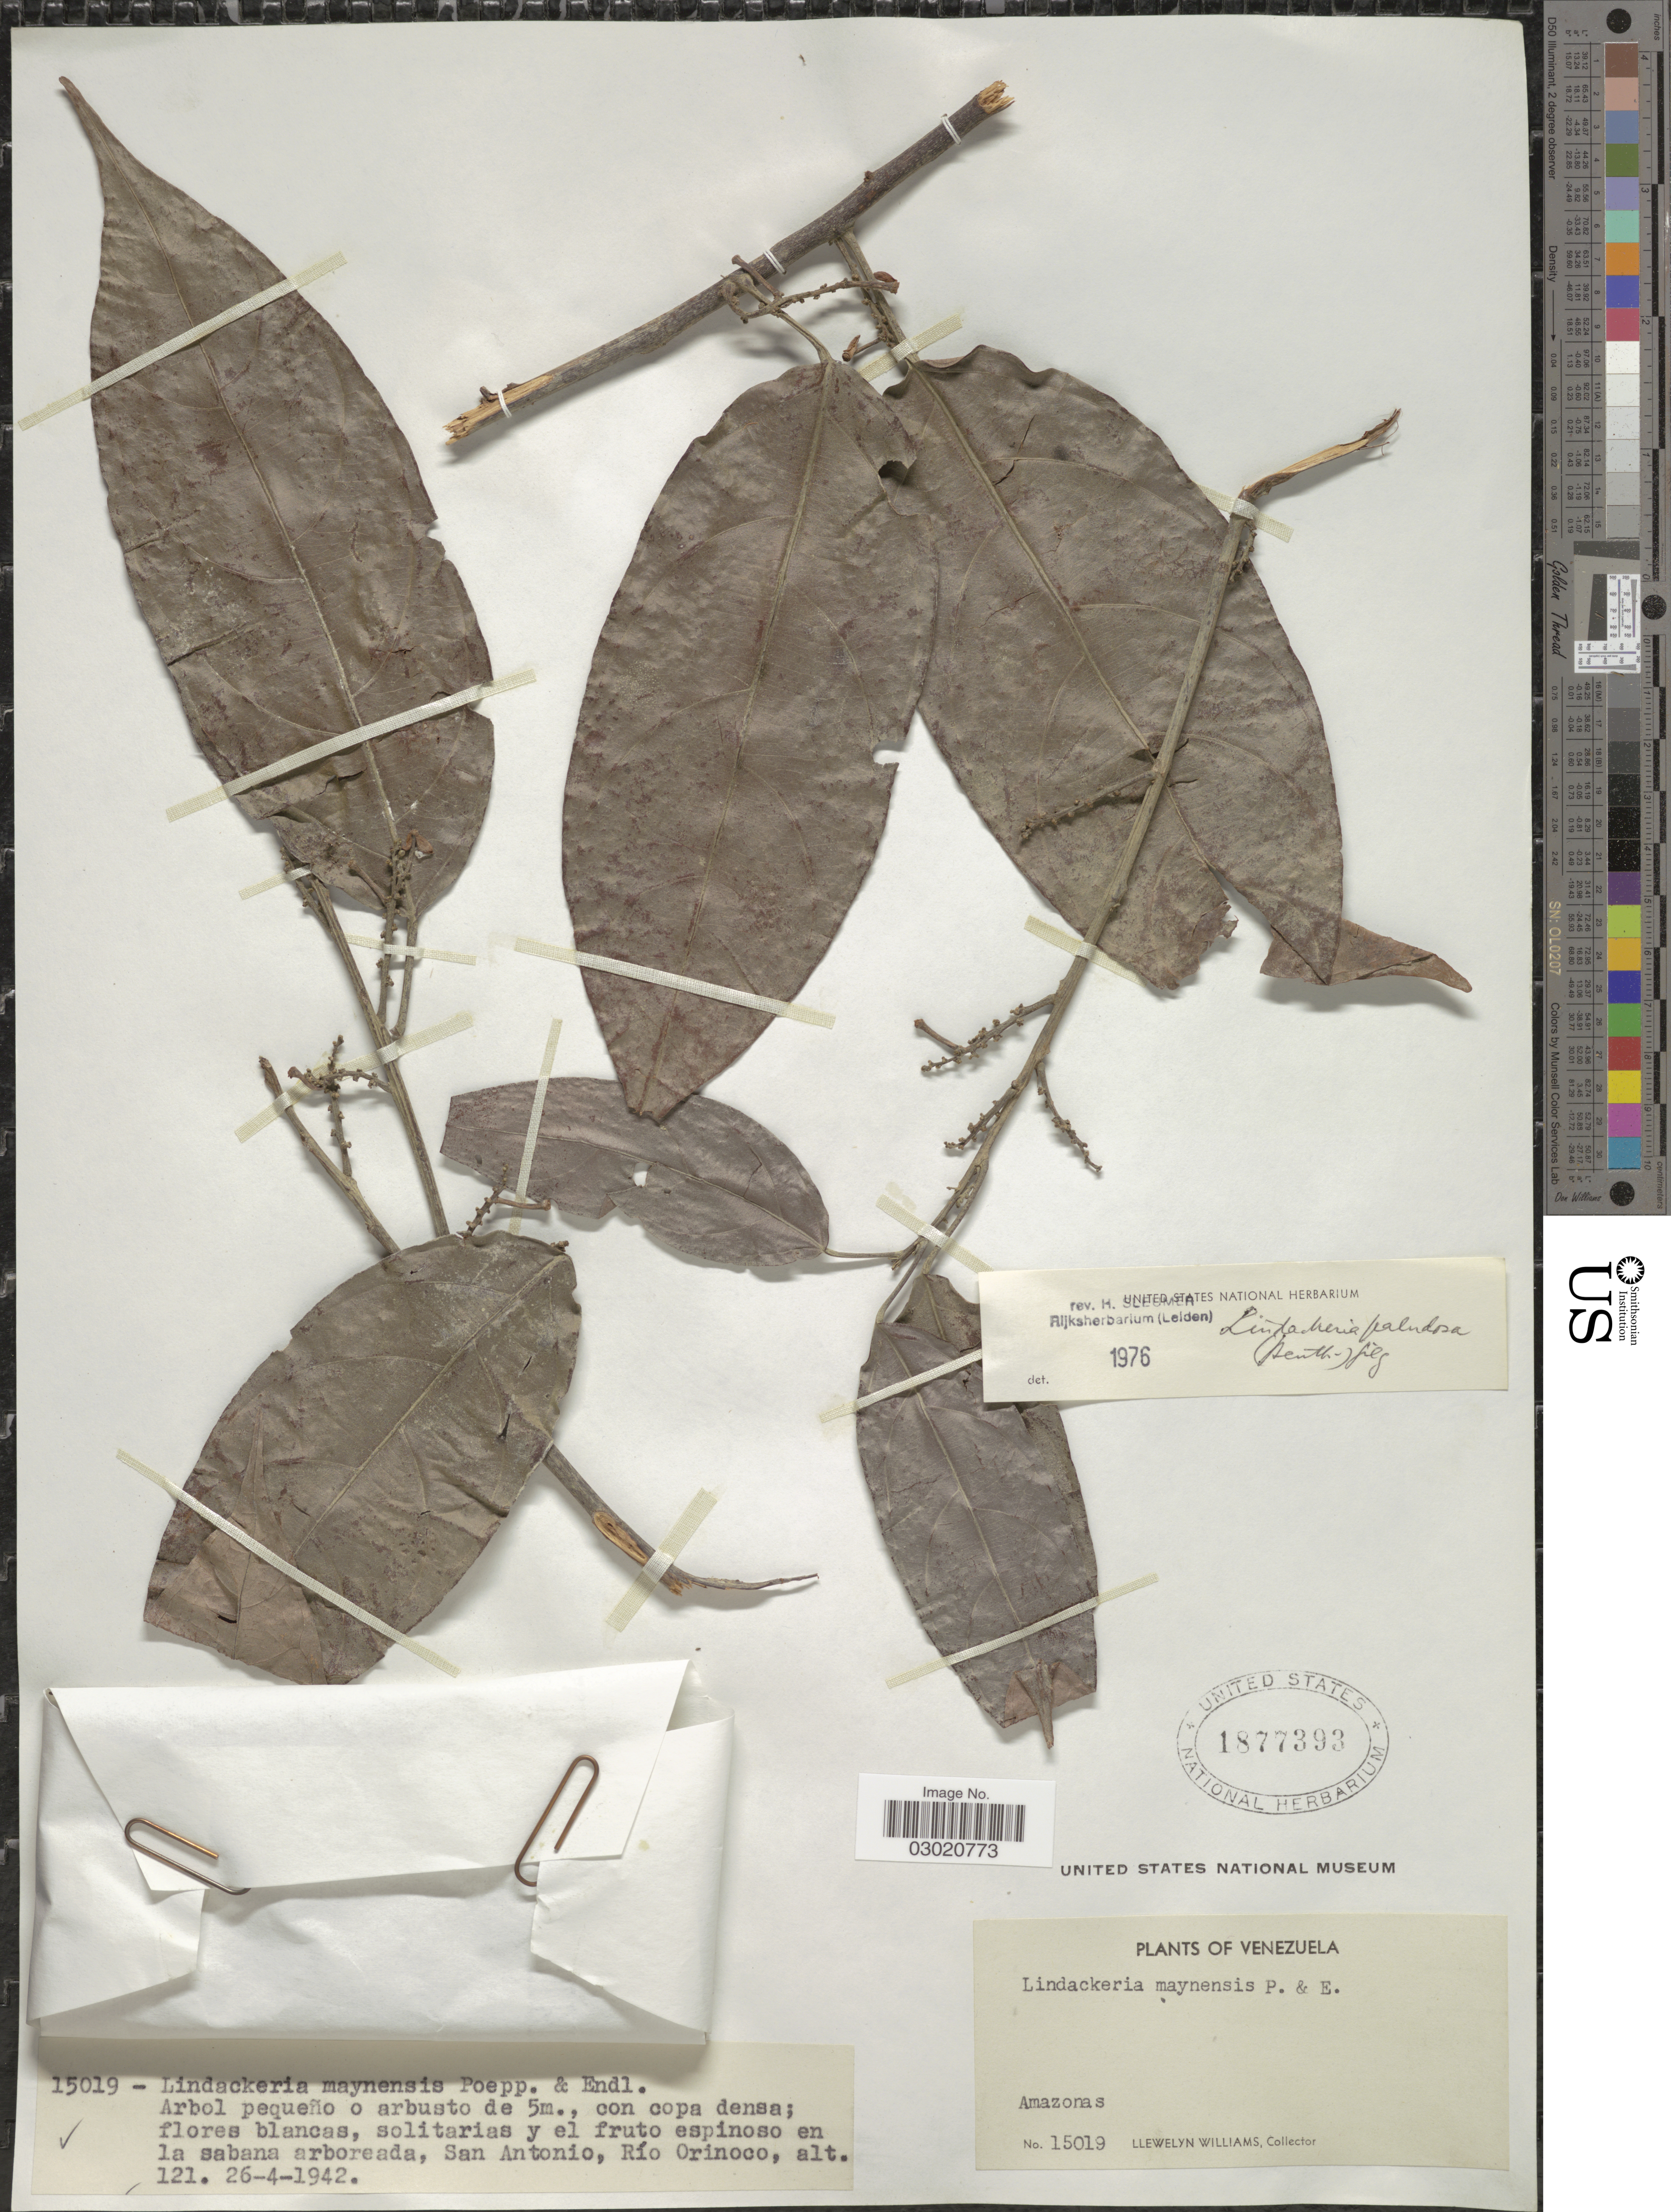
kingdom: Plantae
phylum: Tracheophyta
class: Magnoliopsida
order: Malpighiales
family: Achariaceae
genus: Lindackeria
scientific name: Lindackeria paludosa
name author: (Benth.) Gilg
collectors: Ll. Williams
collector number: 15019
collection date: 1942-04-26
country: Venezuela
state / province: Amazonas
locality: En la sabana arboreada, San Antonio, Río Orinoco.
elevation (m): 121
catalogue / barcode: US 1877393